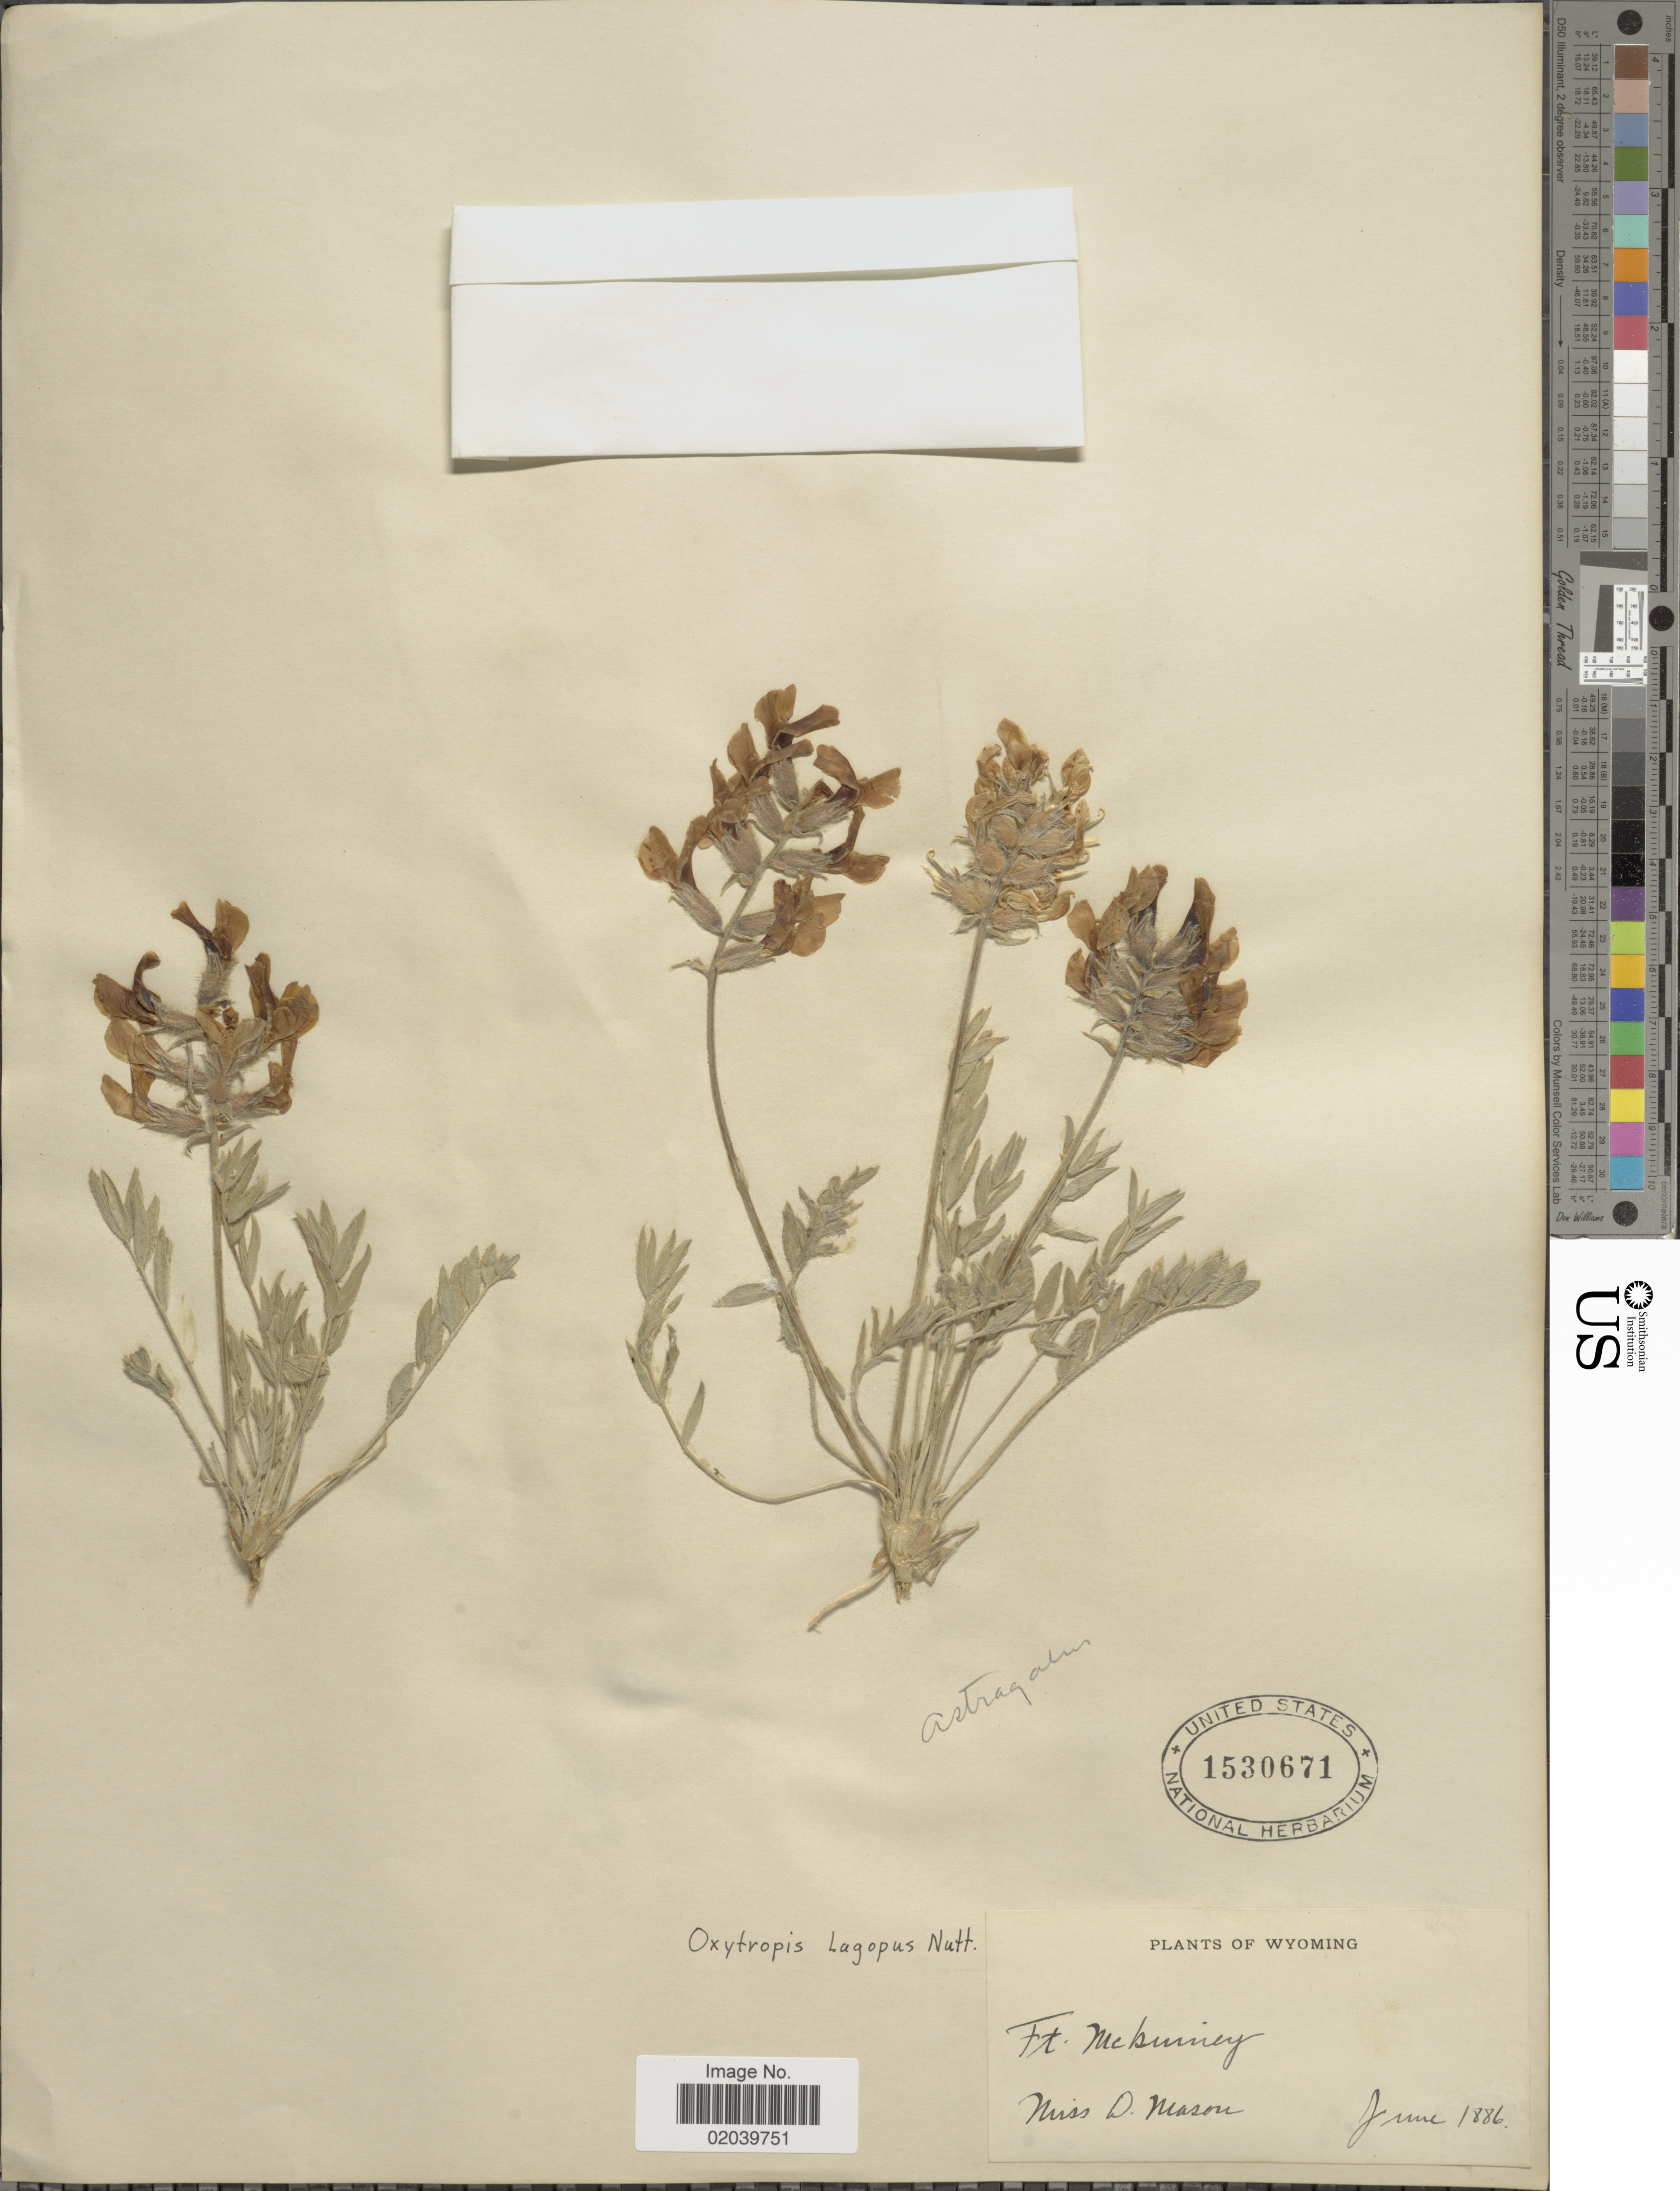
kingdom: Plantae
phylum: Tracheophyta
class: Magnoliopsida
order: Fabales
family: Fabaceae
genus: Oxytropis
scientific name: Oxytropis lagopus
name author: Nutt.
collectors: D. Mason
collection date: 1886-06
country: United States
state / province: Wyoming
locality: Ft. McKinney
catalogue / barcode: US 1530671